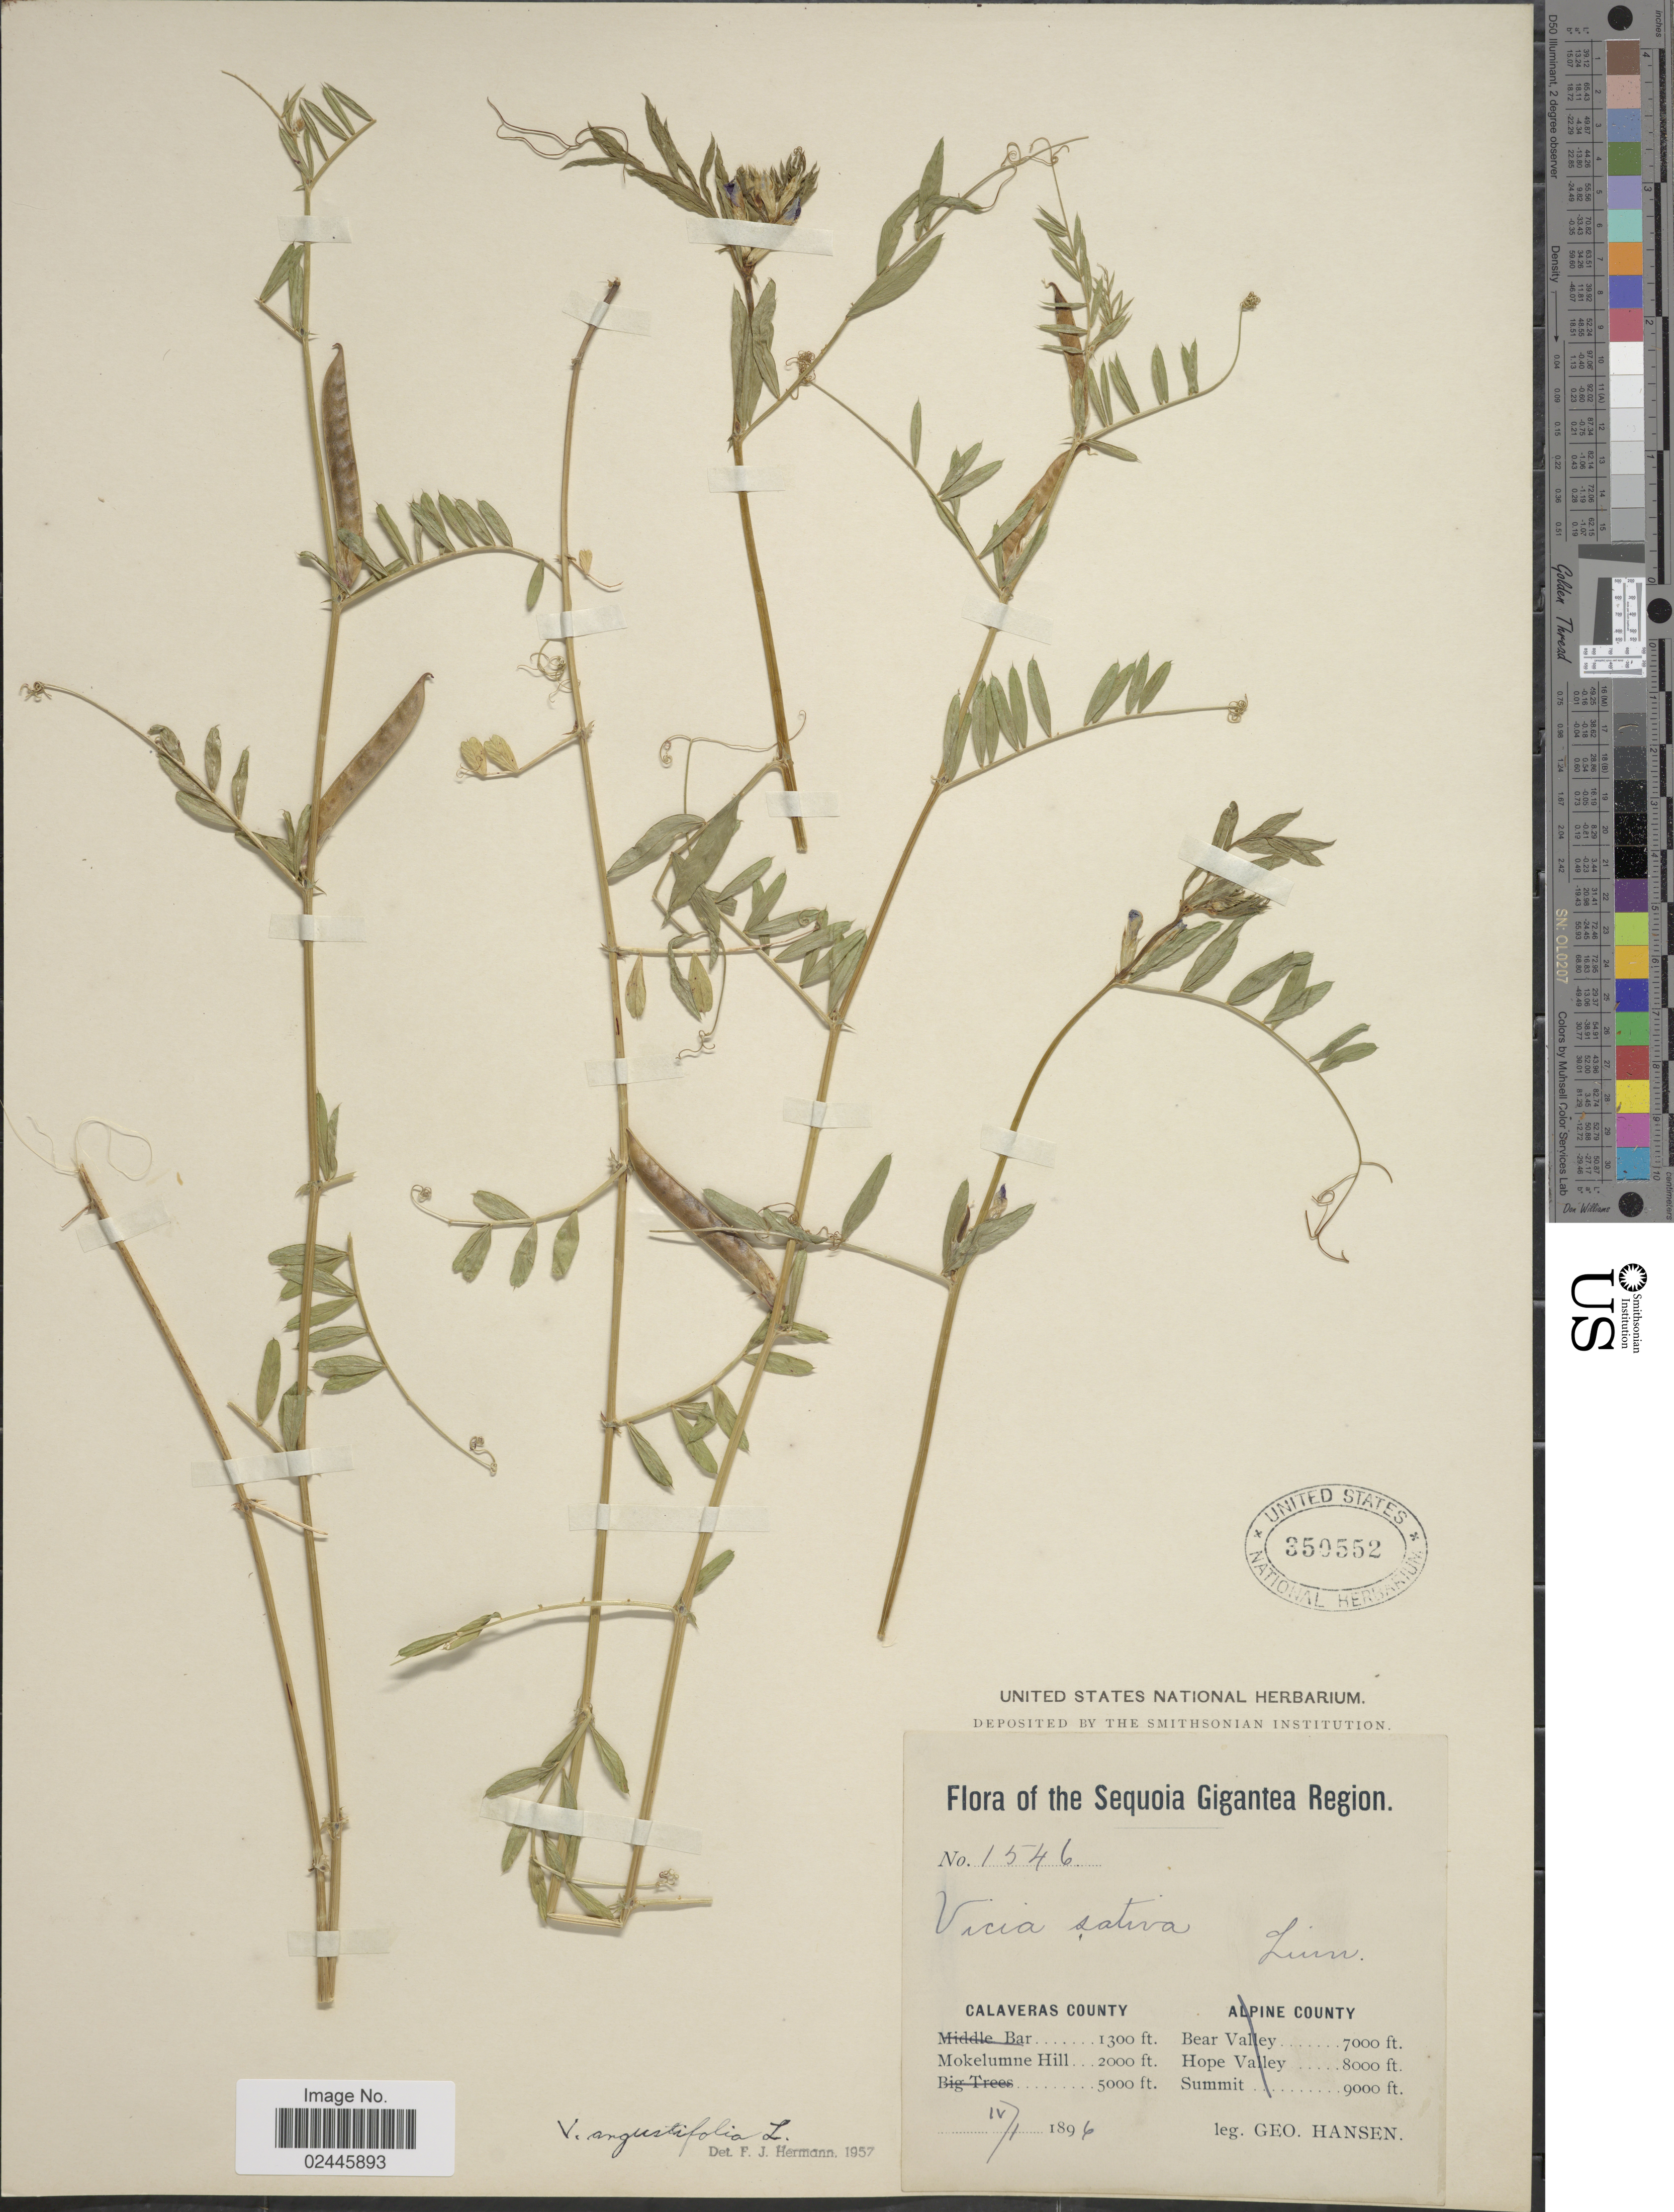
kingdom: Plantae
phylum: Tracheophyta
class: Magnoliopsida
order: Fabales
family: Fabaceae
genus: Vicia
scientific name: Vicia angustifolia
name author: L.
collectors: G. Hansen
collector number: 1546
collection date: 1896-04-01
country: United States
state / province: California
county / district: Calaveras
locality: Sequoia Gigantea Region, Calaveras County, Mokelumne Hill.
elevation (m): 610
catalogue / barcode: US 350552